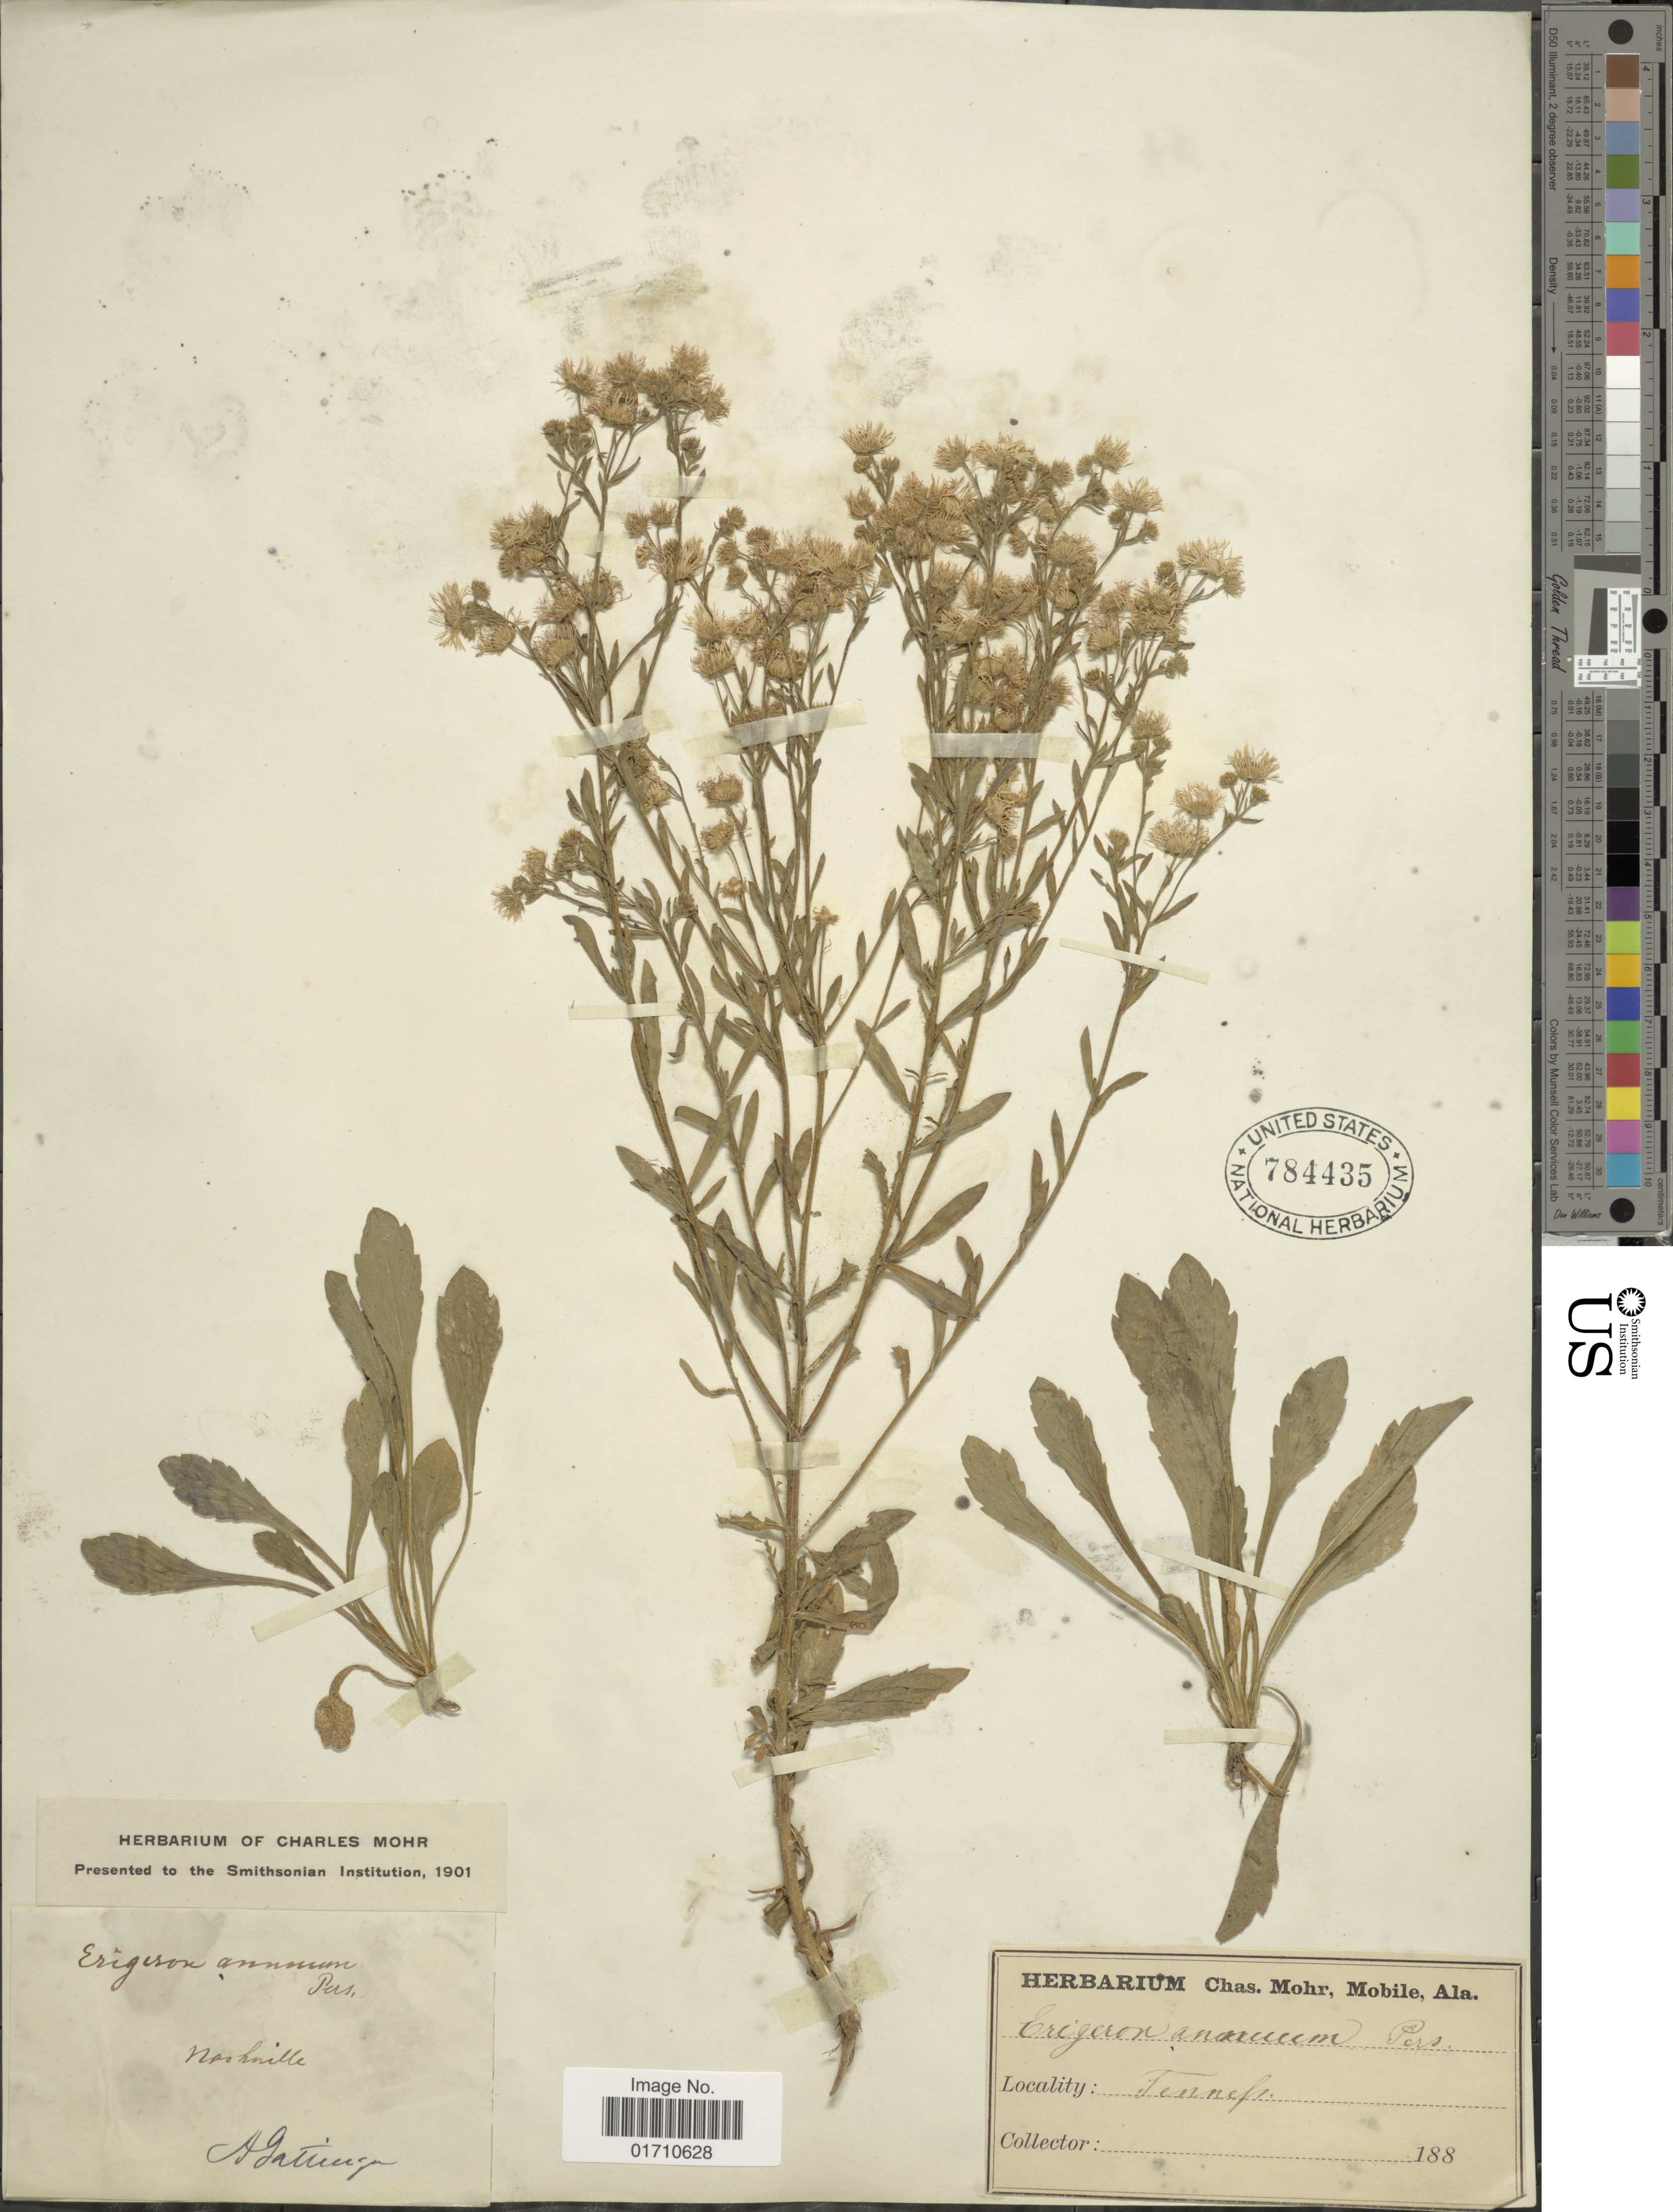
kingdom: Plantae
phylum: Tracheophyta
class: Magnoliopsida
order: Asterales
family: Asteraceae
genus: Erigeron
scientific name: Erigeron annuus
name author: (L.) Pers.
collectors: A. Gattinger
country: United States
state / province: Tennessee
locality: Nashville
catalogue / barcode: US 784435